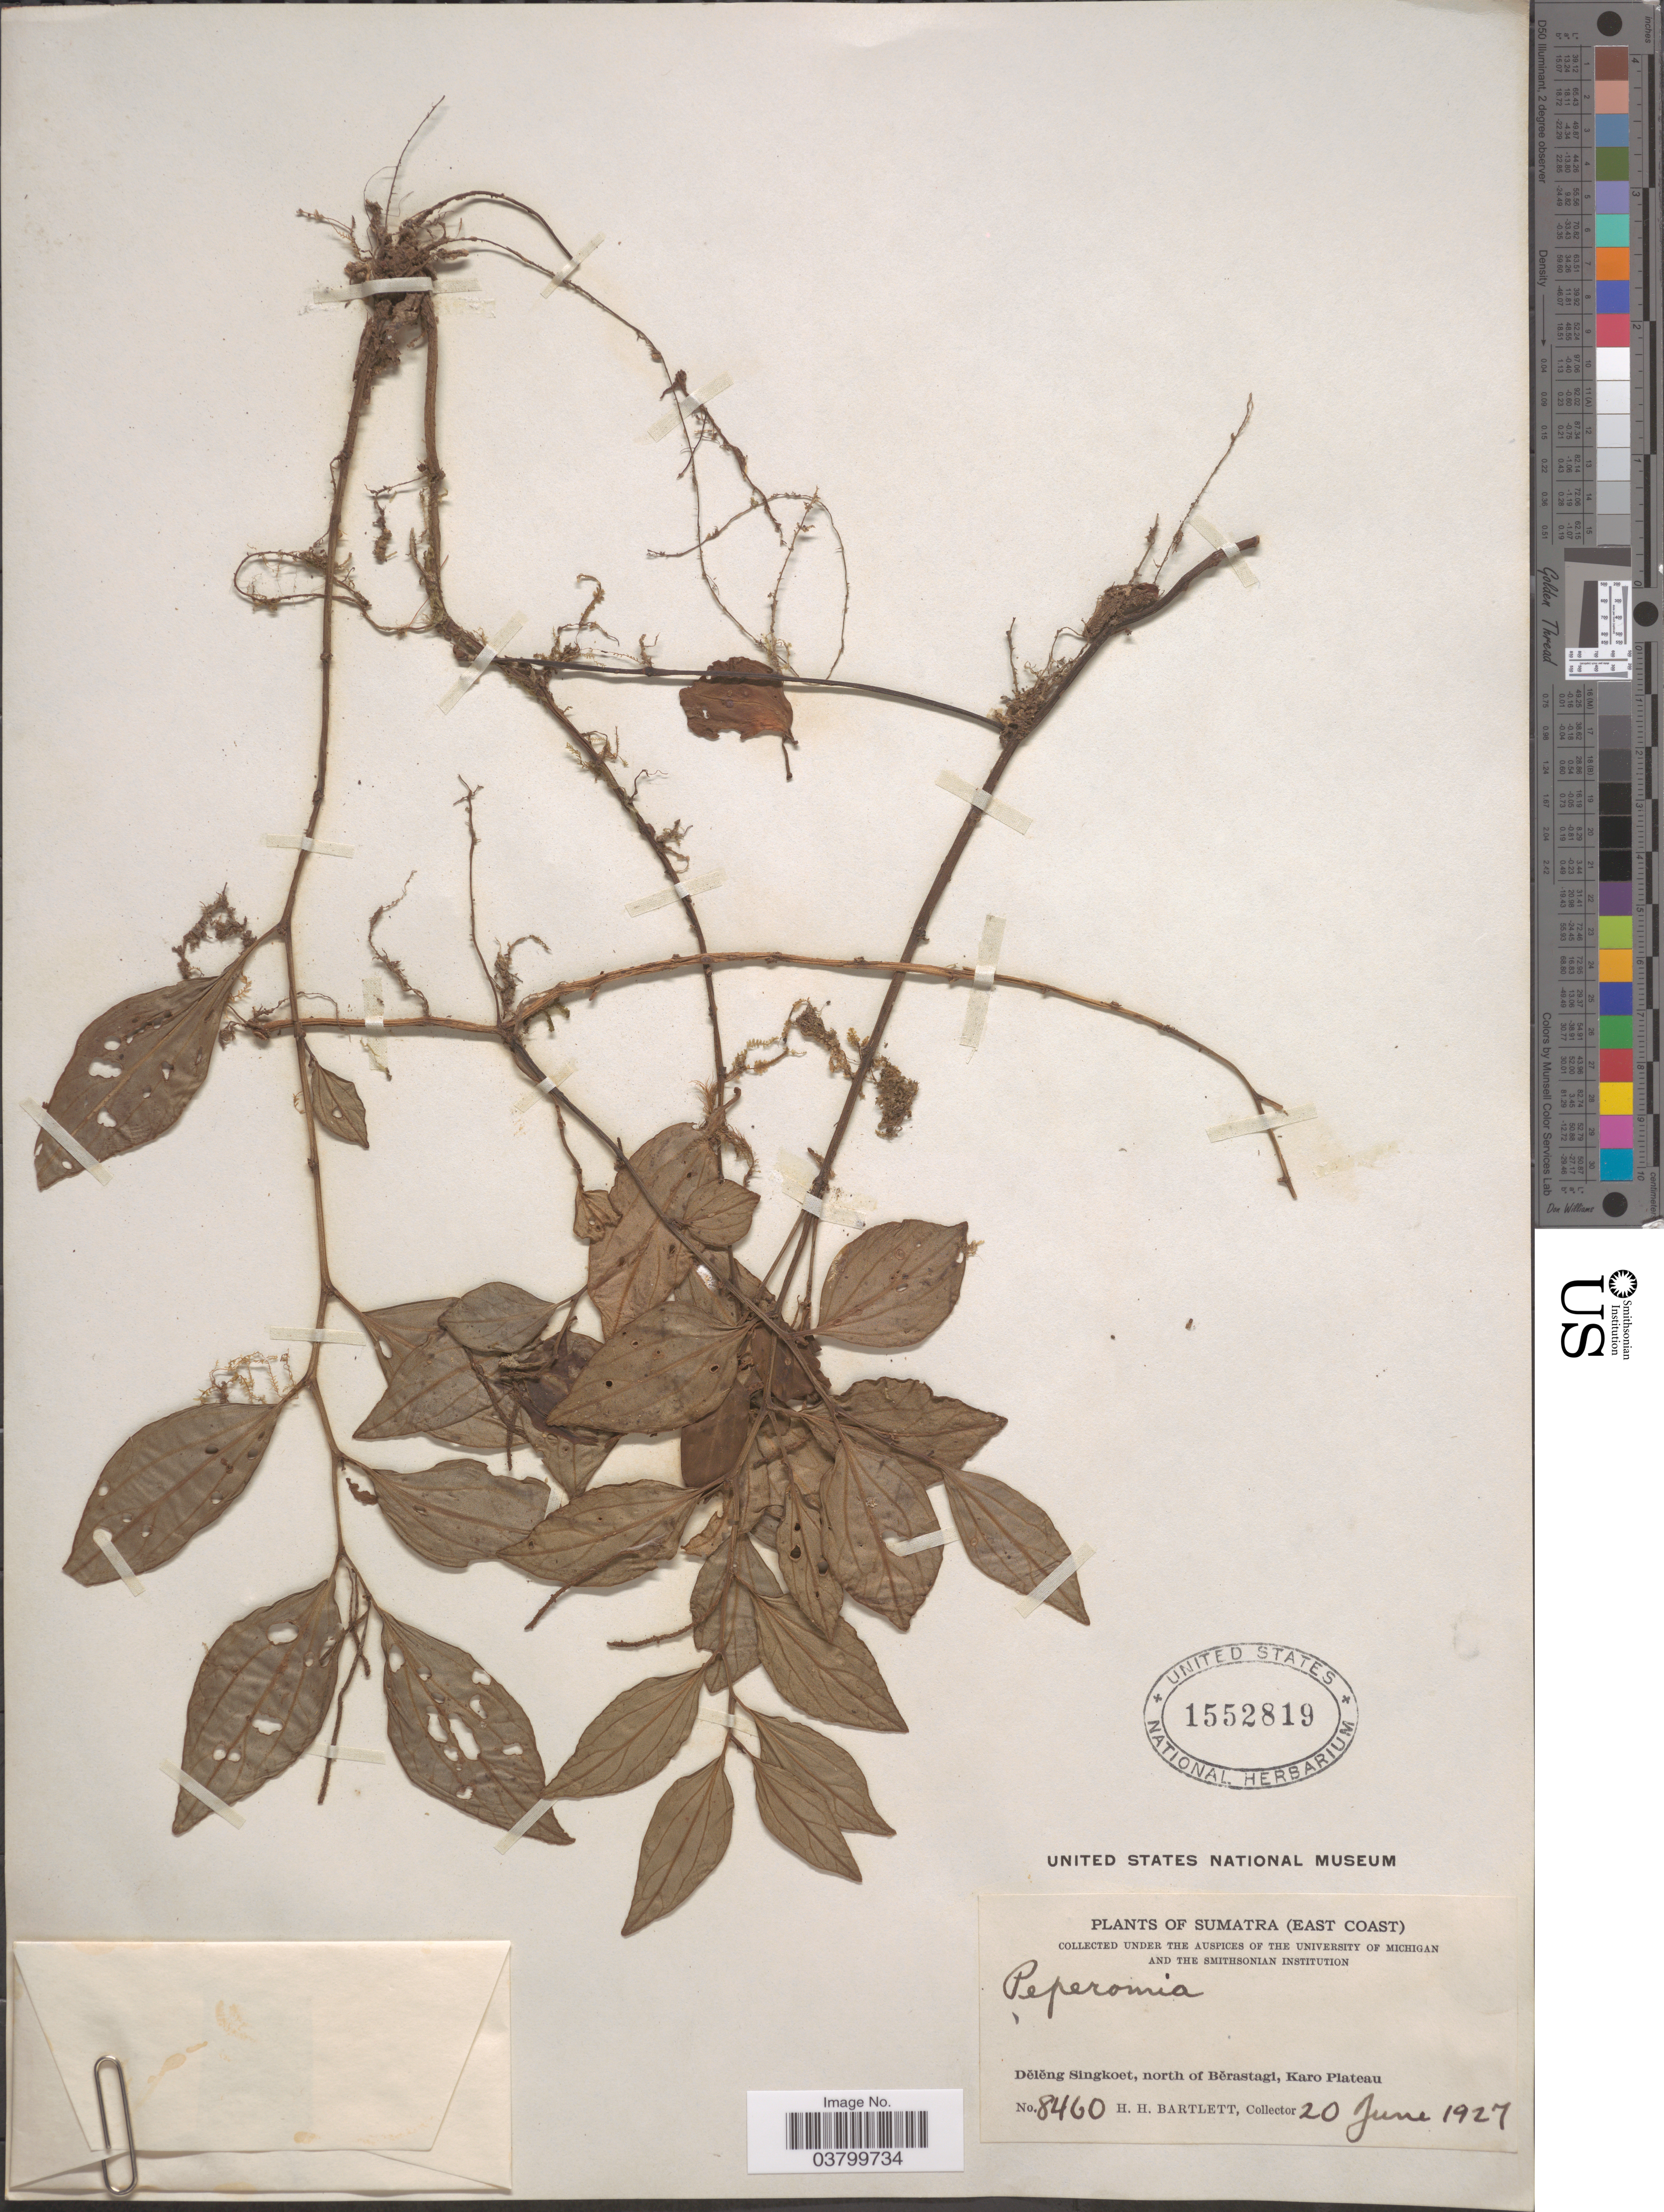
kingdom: Plantae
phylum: Tracheophyta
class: Magnoliopsida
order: Piperales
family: Piperaceae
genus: Peperomia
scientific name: Peperomia sp.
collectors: H. H. Bartlett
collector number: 8460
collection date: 1927-06-20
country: Indonesia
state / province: Sumatra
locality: (East Coast). Dĕlĕng Singkoet, north of Bĕrastagi, Karo Plateau.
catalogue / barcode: US 1552819